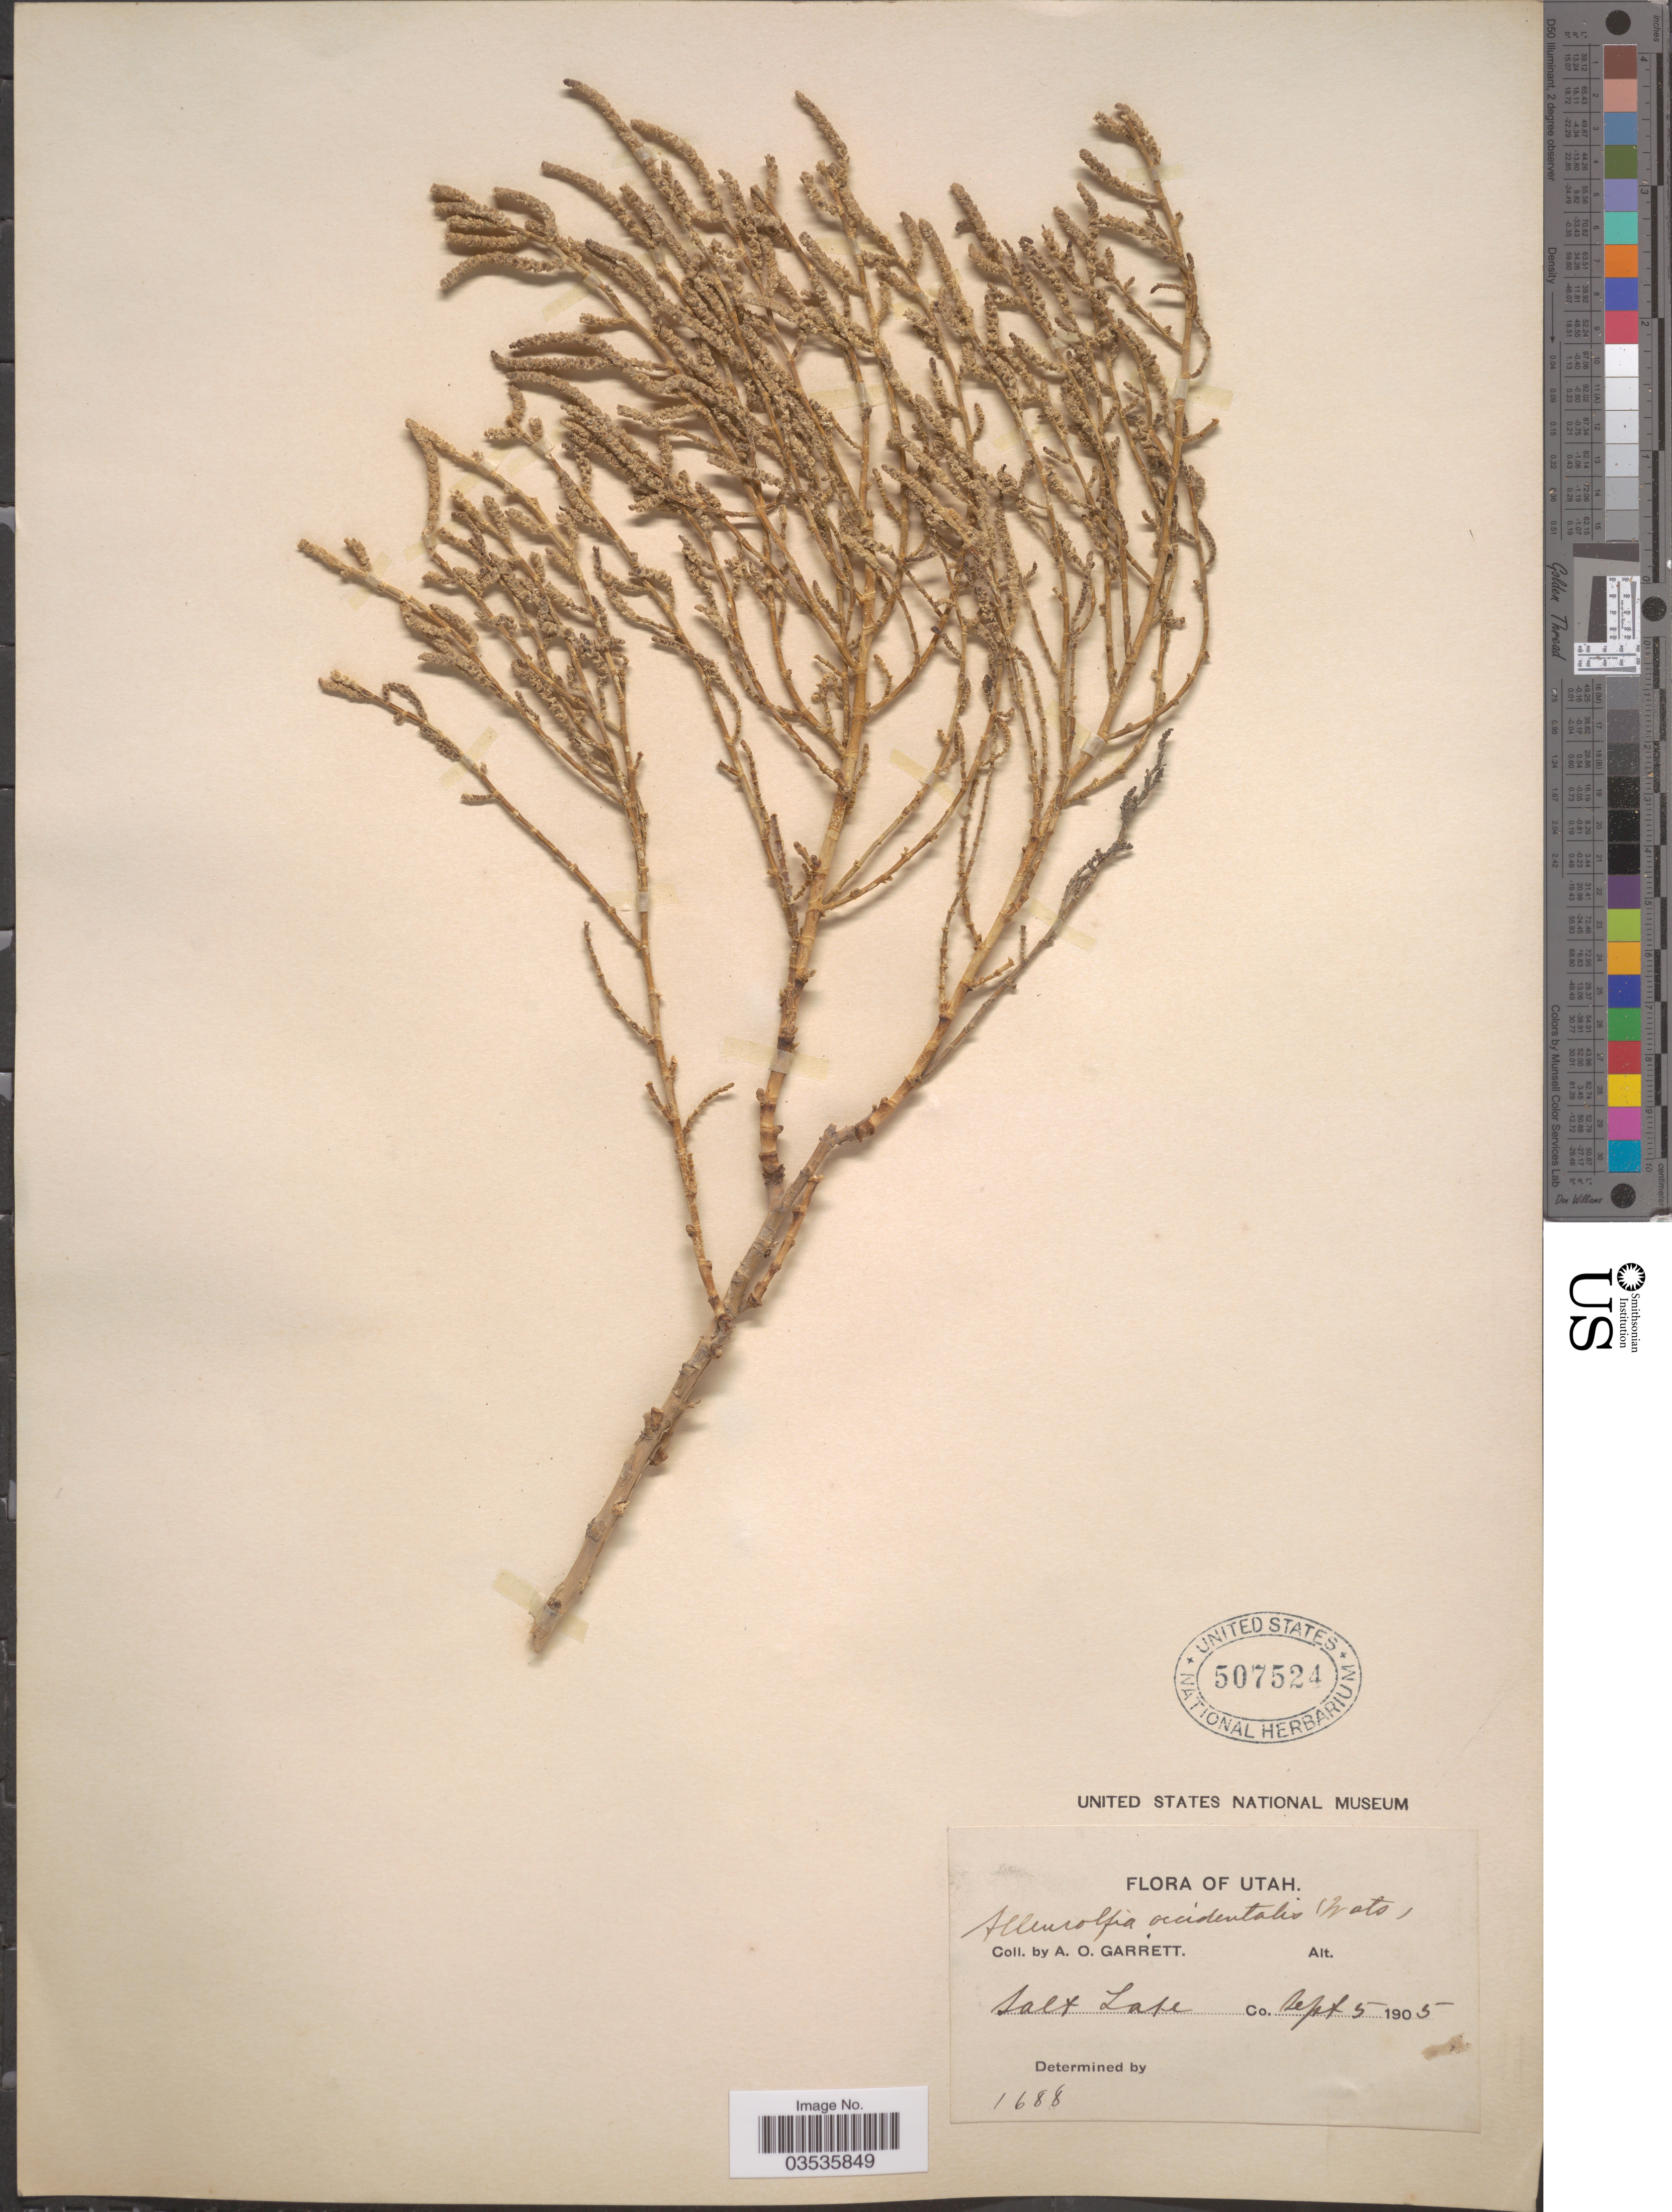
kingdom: Plantae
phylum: Tracheophyta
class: Magnoliopsida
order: Caryophyllales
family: Amaranthaceae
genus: Allenrolfea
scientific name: Allenrolfea occidentalis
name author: (S. Watson) Kuntze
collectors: A. O. Garrett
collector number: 1688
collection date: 1905-09-05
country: United States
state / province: Utah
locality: Salt Lake Co.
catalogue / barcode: US 507524